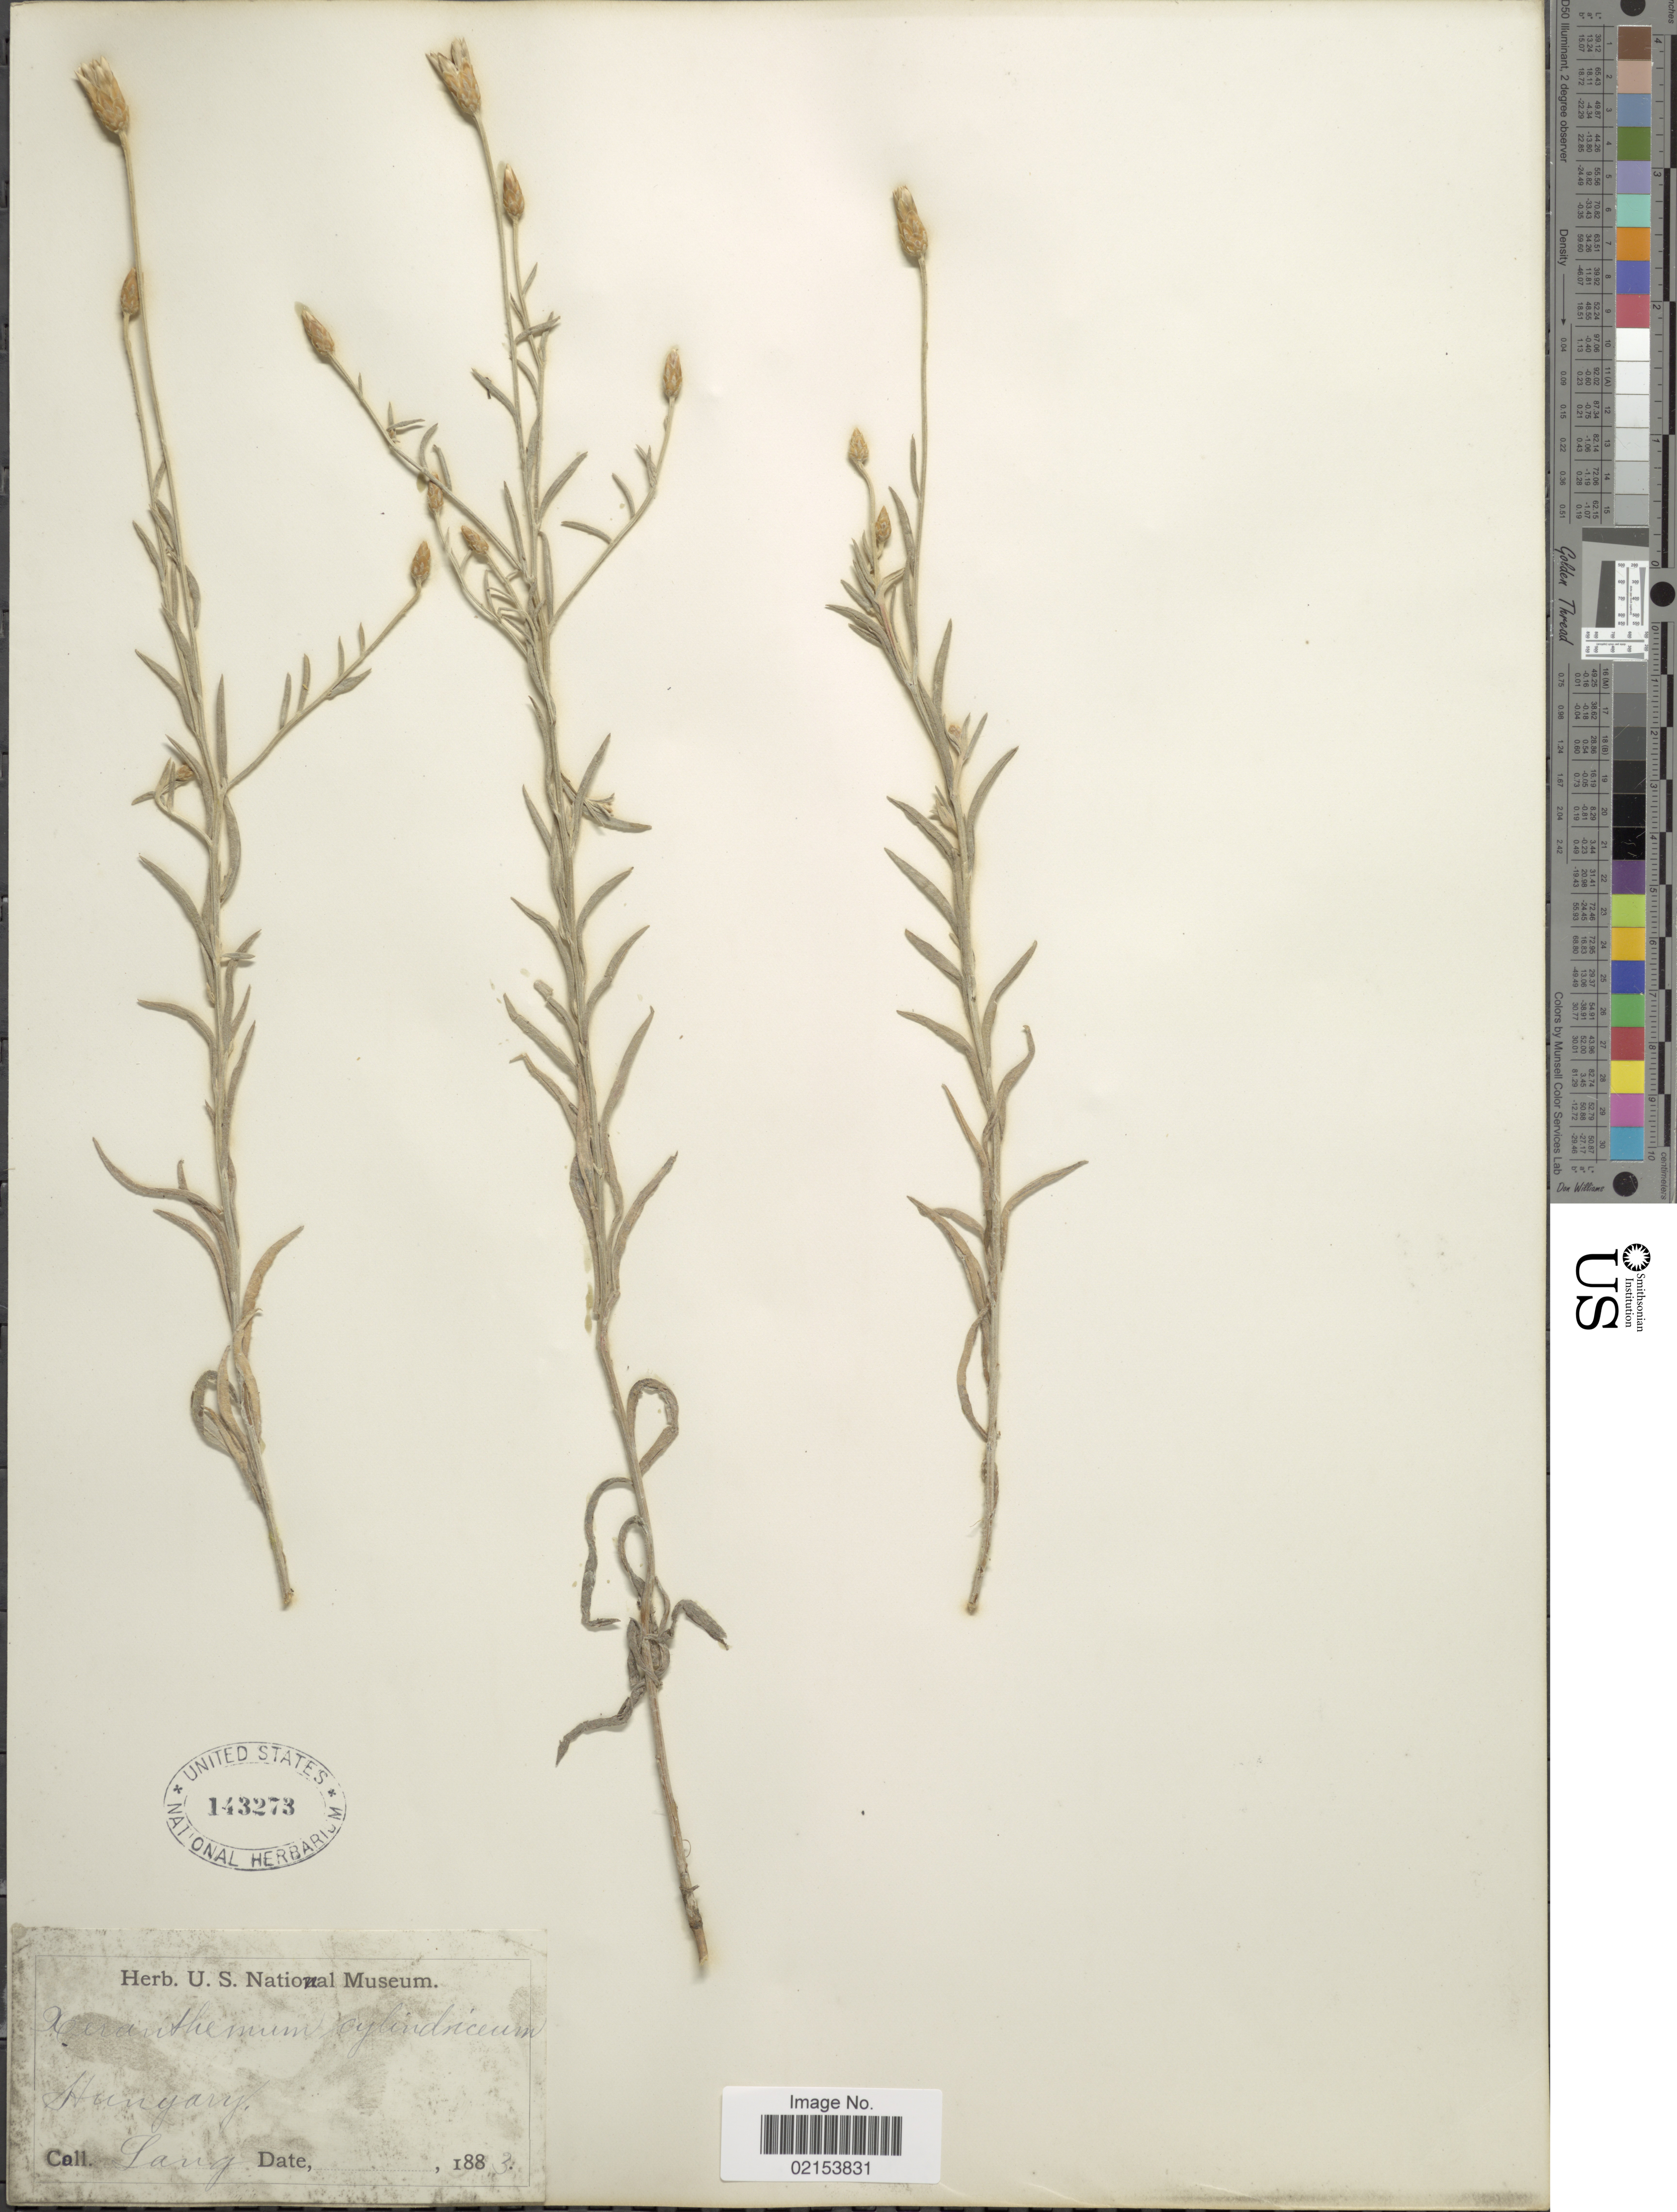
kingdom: Plantae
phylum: Tracheophyta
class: Magnoliopsida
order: Asterales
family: Asteraceae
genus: Xeranthemum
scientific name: Xeranthemum cylindraceum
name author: Sm.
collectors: -- Lang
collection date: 1883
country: Hungary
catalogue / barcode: US 143273